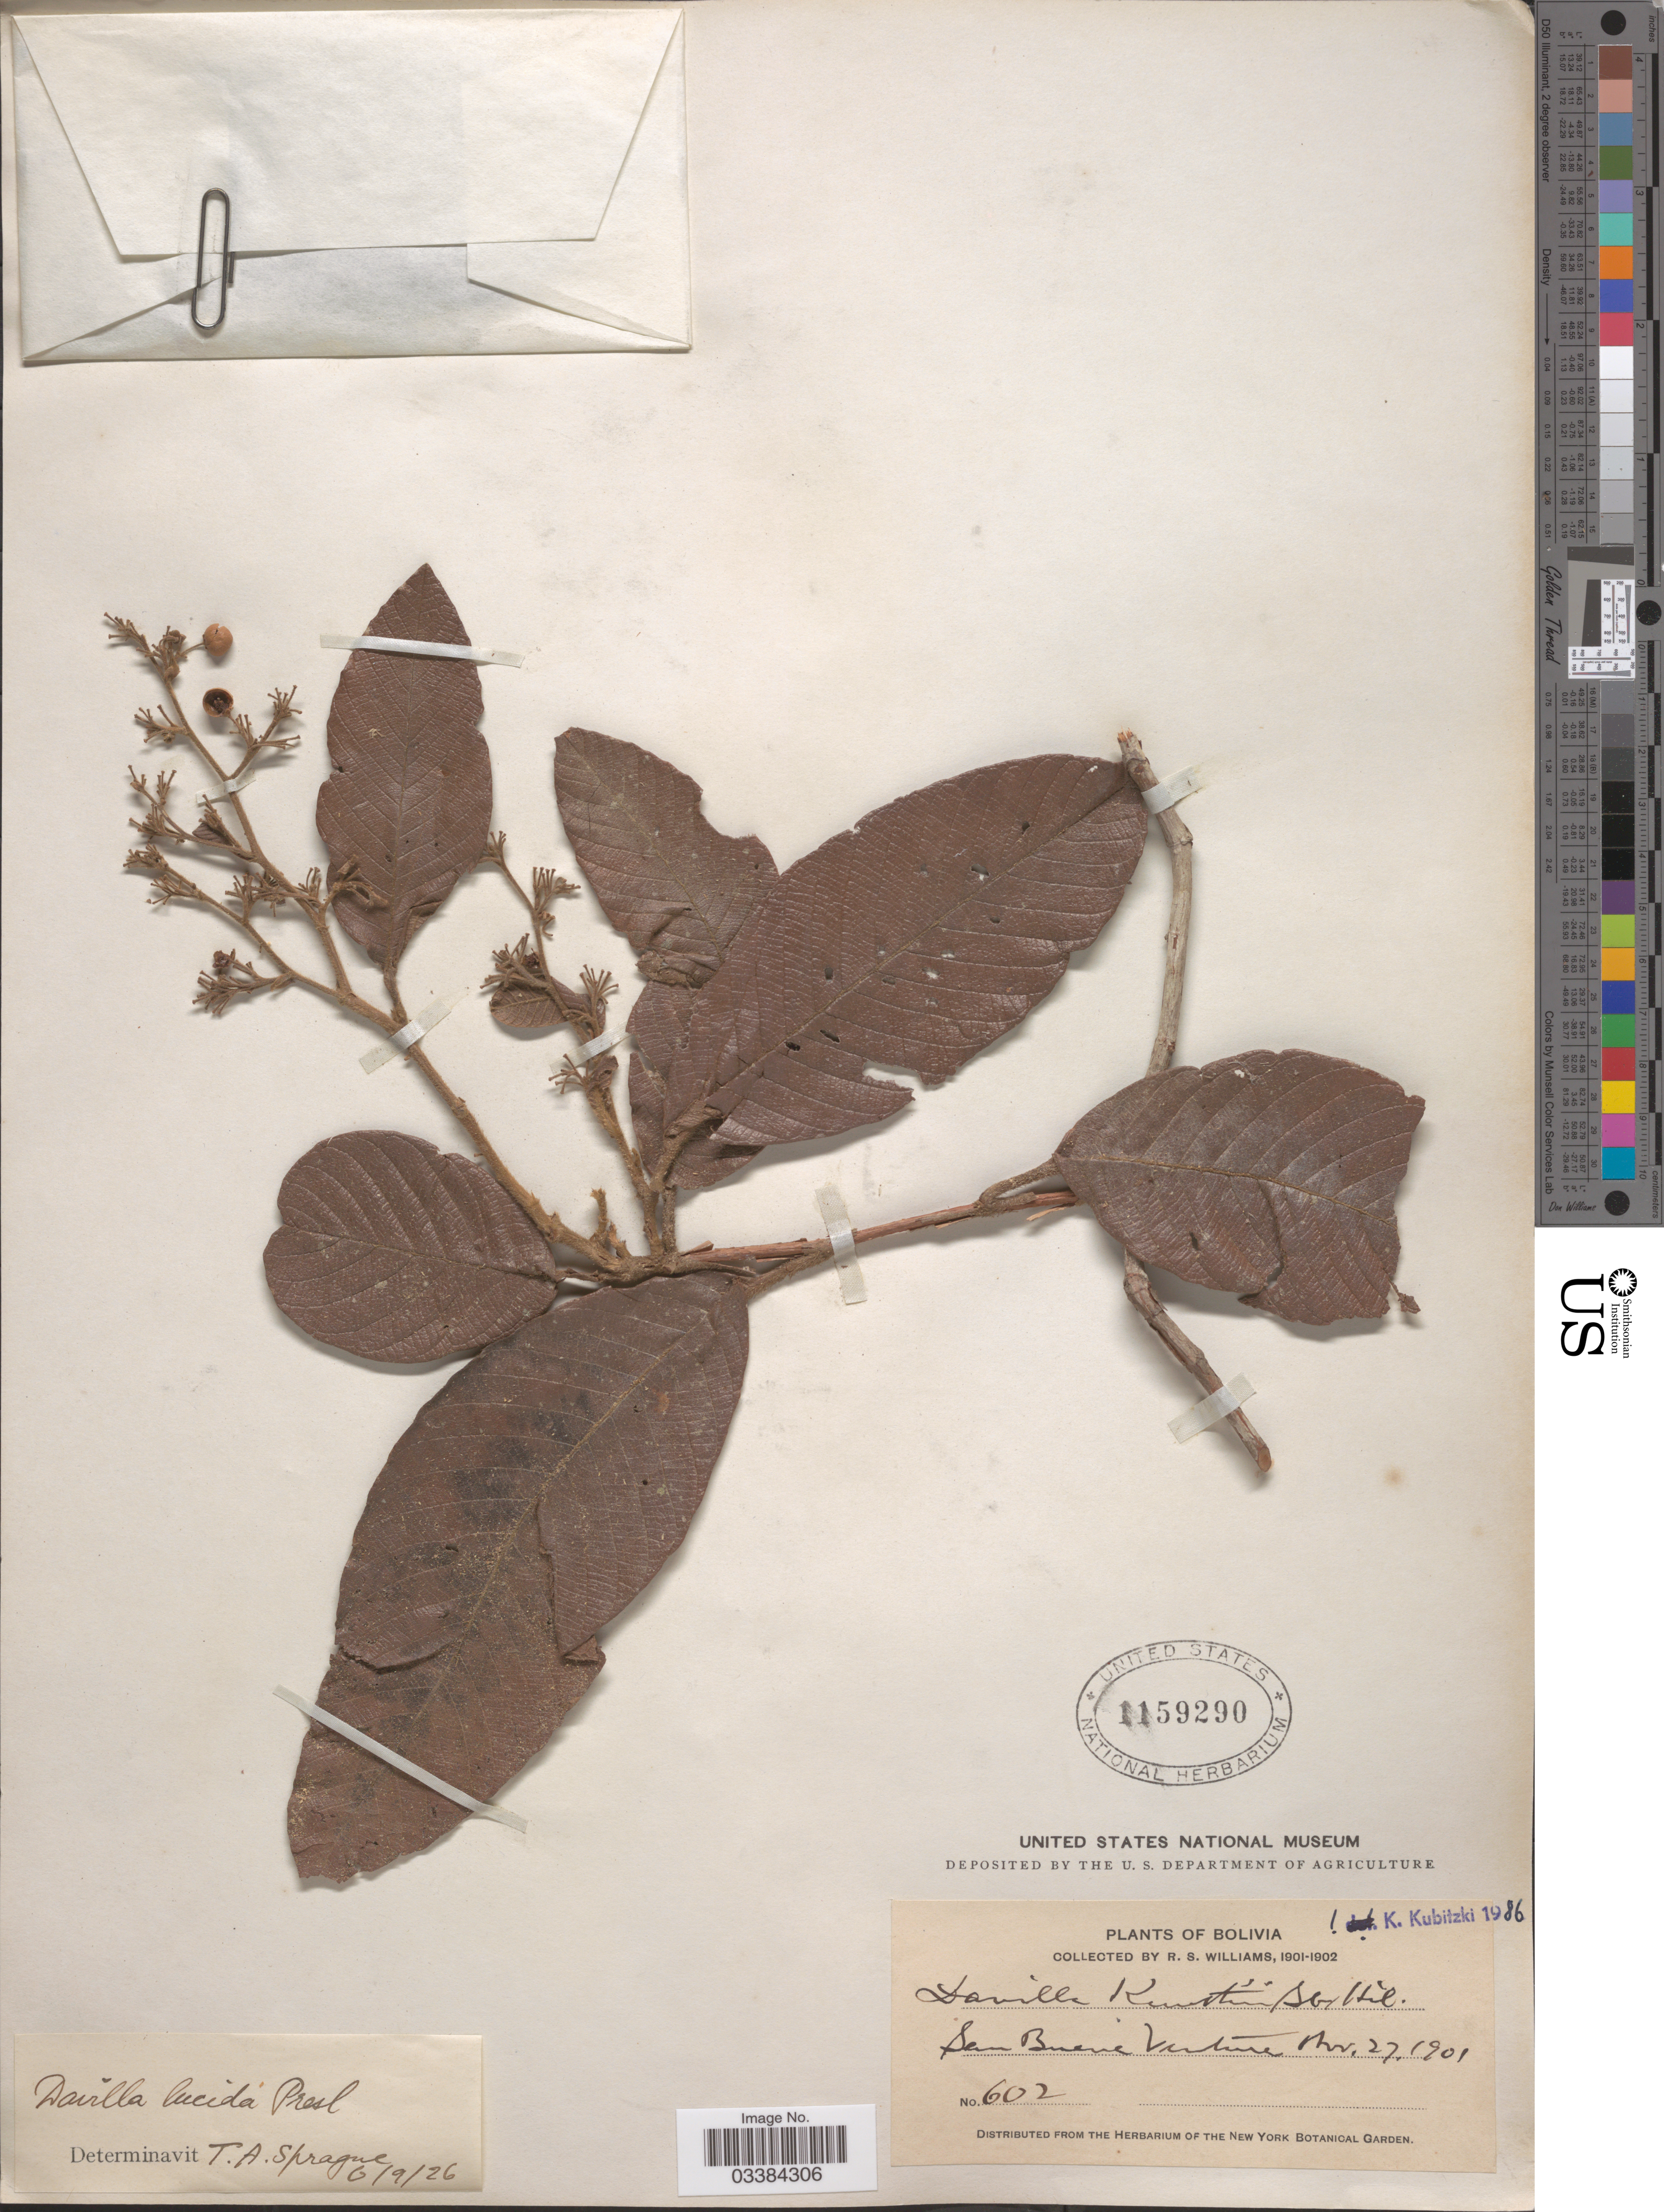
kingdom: Plantae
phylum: Tracheophyta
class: Magnoliopsida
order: Dilleniales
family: Dilleniaceae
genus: Davilla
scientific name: Davilla kunthii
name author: A. St.-Hil.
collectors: R. S. Williams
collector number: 602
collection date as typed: Nov. 27, 1901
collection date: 1901-11-27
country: Bolivia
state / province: La Paz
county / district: Iturralde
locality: San Buena Ventura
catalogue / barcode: US 1159290